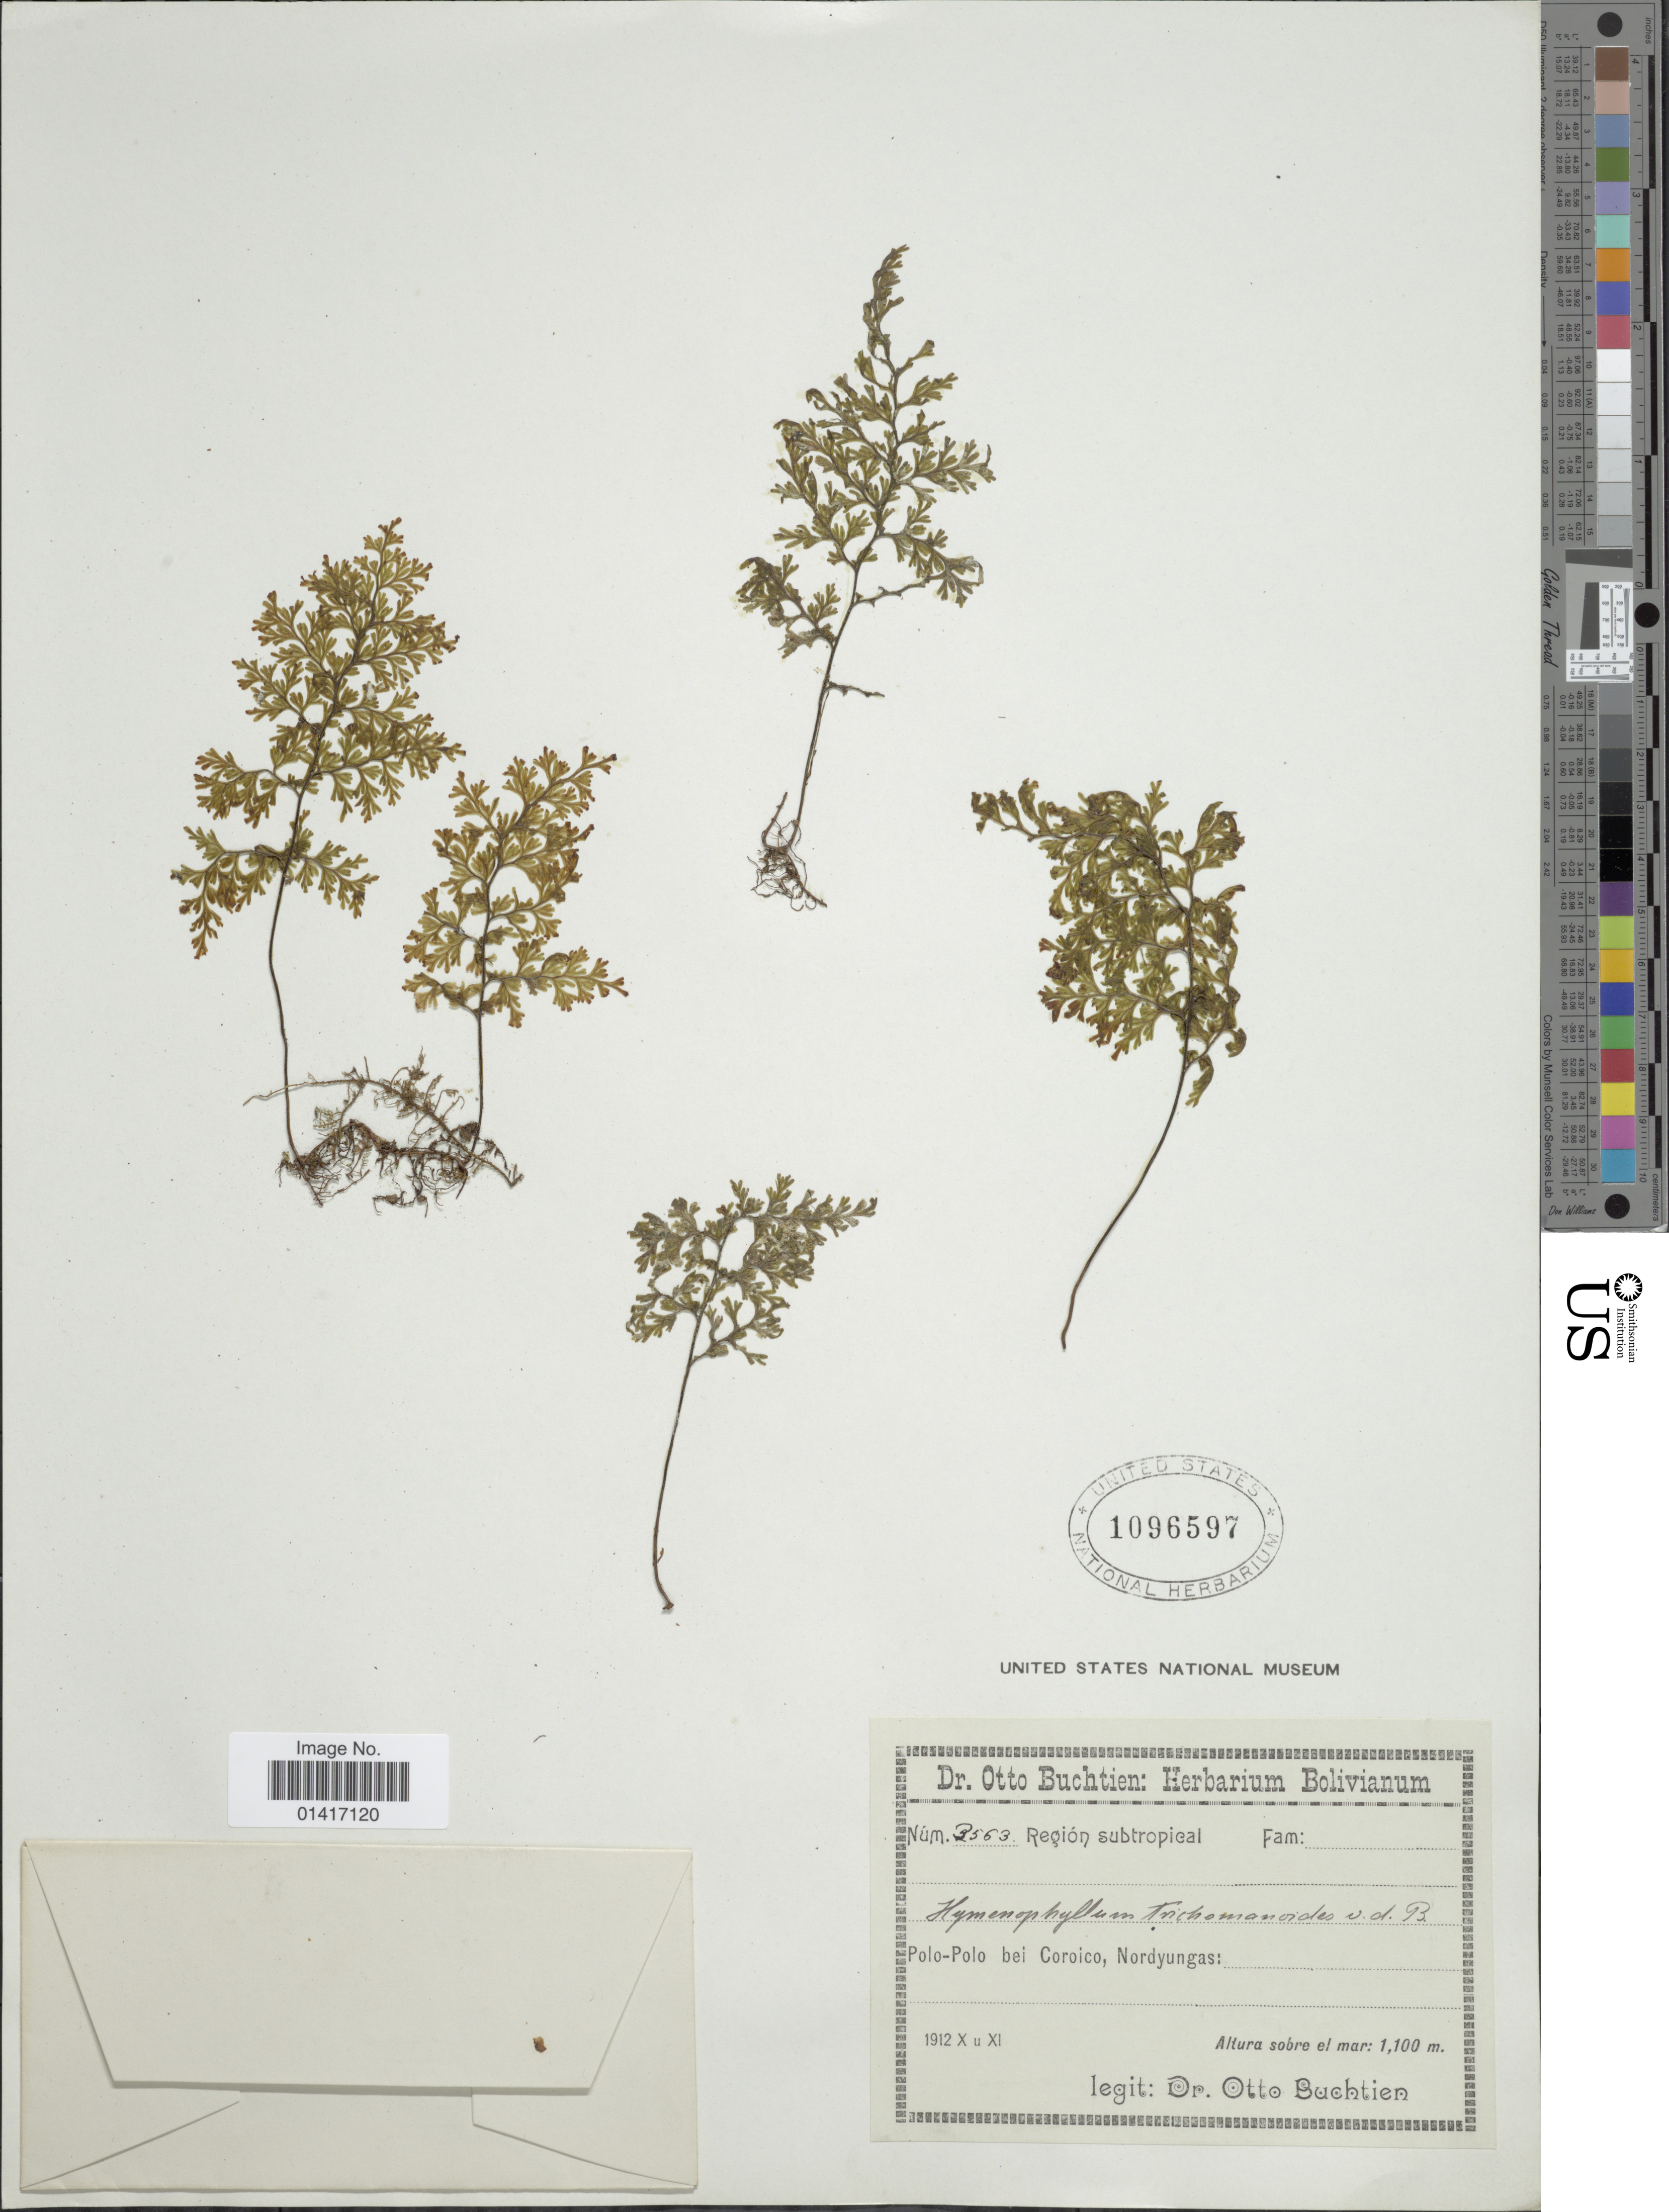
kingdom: Plantae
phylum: Tracheophyta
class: Polypodiopsida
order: Hymenophyllales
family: Hymenophyllaceae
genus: Hymenophyllum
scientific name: Hymenophyllum trichomanoides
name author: Bosch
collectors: O. Buchtien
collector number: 3563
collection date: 1912-10/1912-11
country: Bolivia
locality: Polo-Polo bei Coroico, Nordyungas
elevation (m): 1100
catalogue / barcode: US 1096597